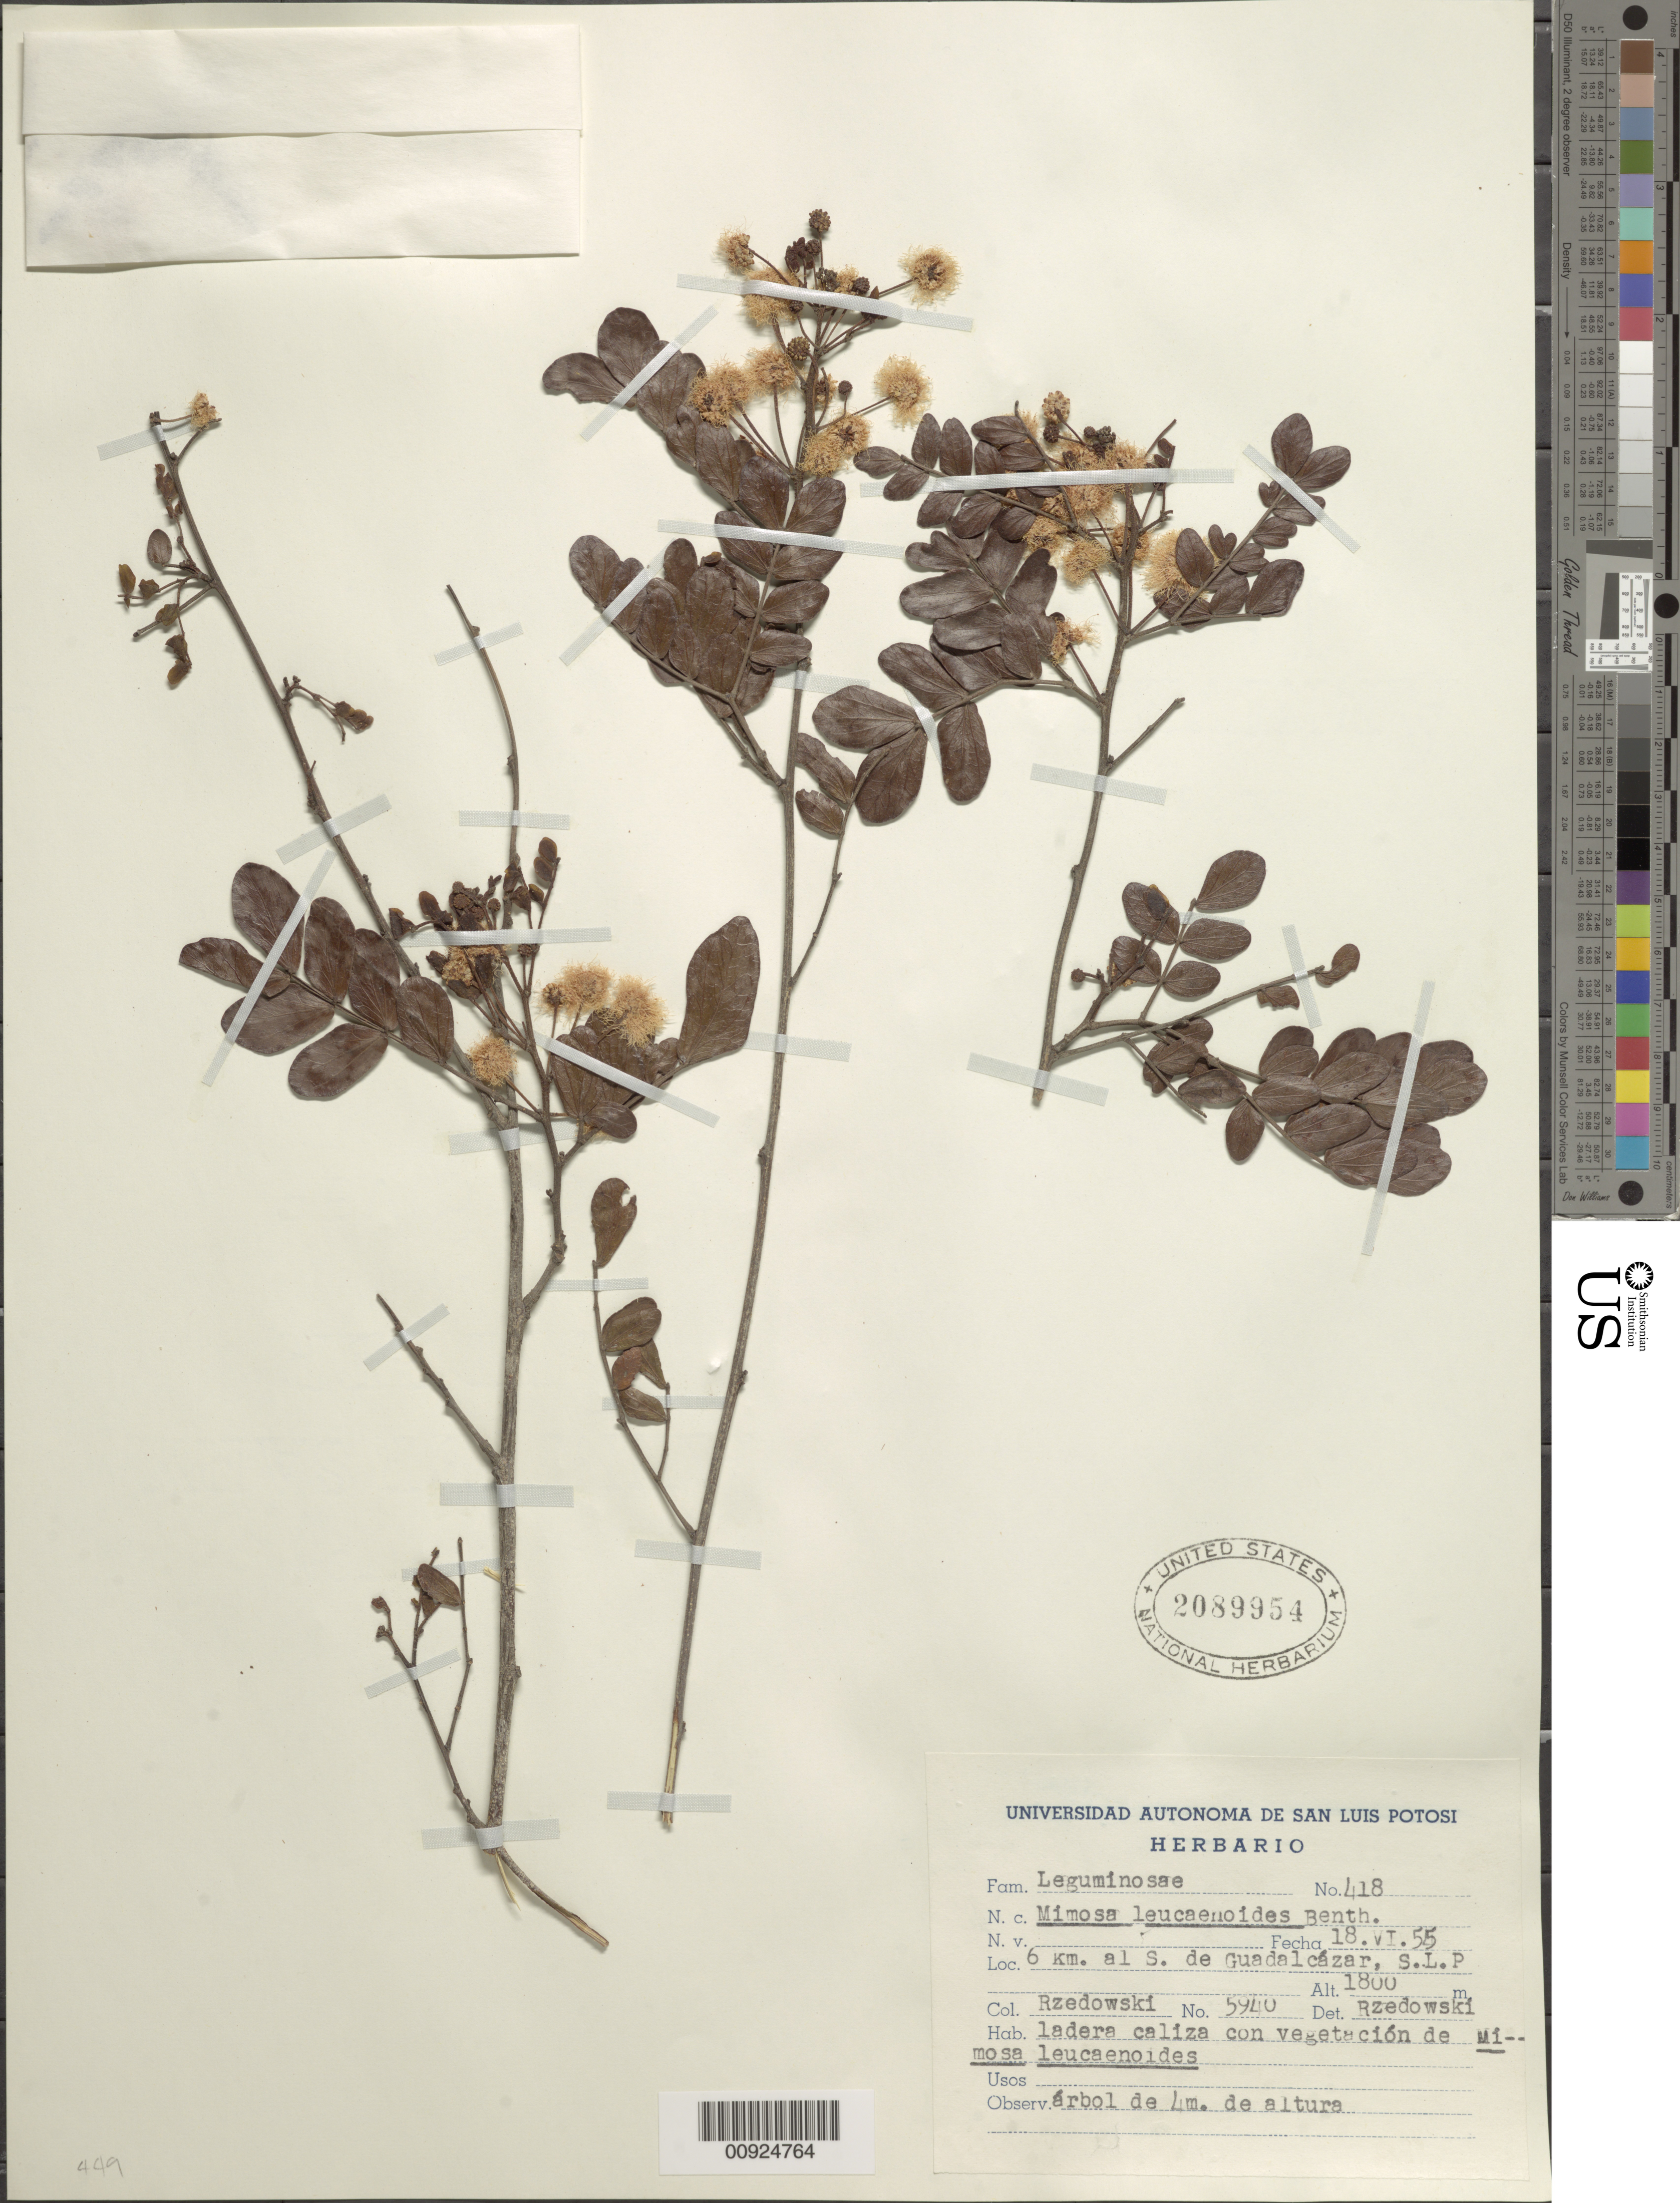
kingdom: Plantae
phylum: Tracheophyta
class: Magnoliopsida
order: Fabales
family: Fabaceae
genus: Mimosa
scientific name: Mimosa leucaenoides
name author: Benth.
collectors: J. Rzedowski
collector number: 5940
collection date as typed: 18 Jun 1955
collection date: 1955-06-18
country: Mexico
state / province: San Luis Potosí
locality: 6 km. al S de Guadalcázar, S.L.P.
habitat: Ladera caliza con vegetación de Mimosa leucanoides.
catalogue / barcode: US 2089954